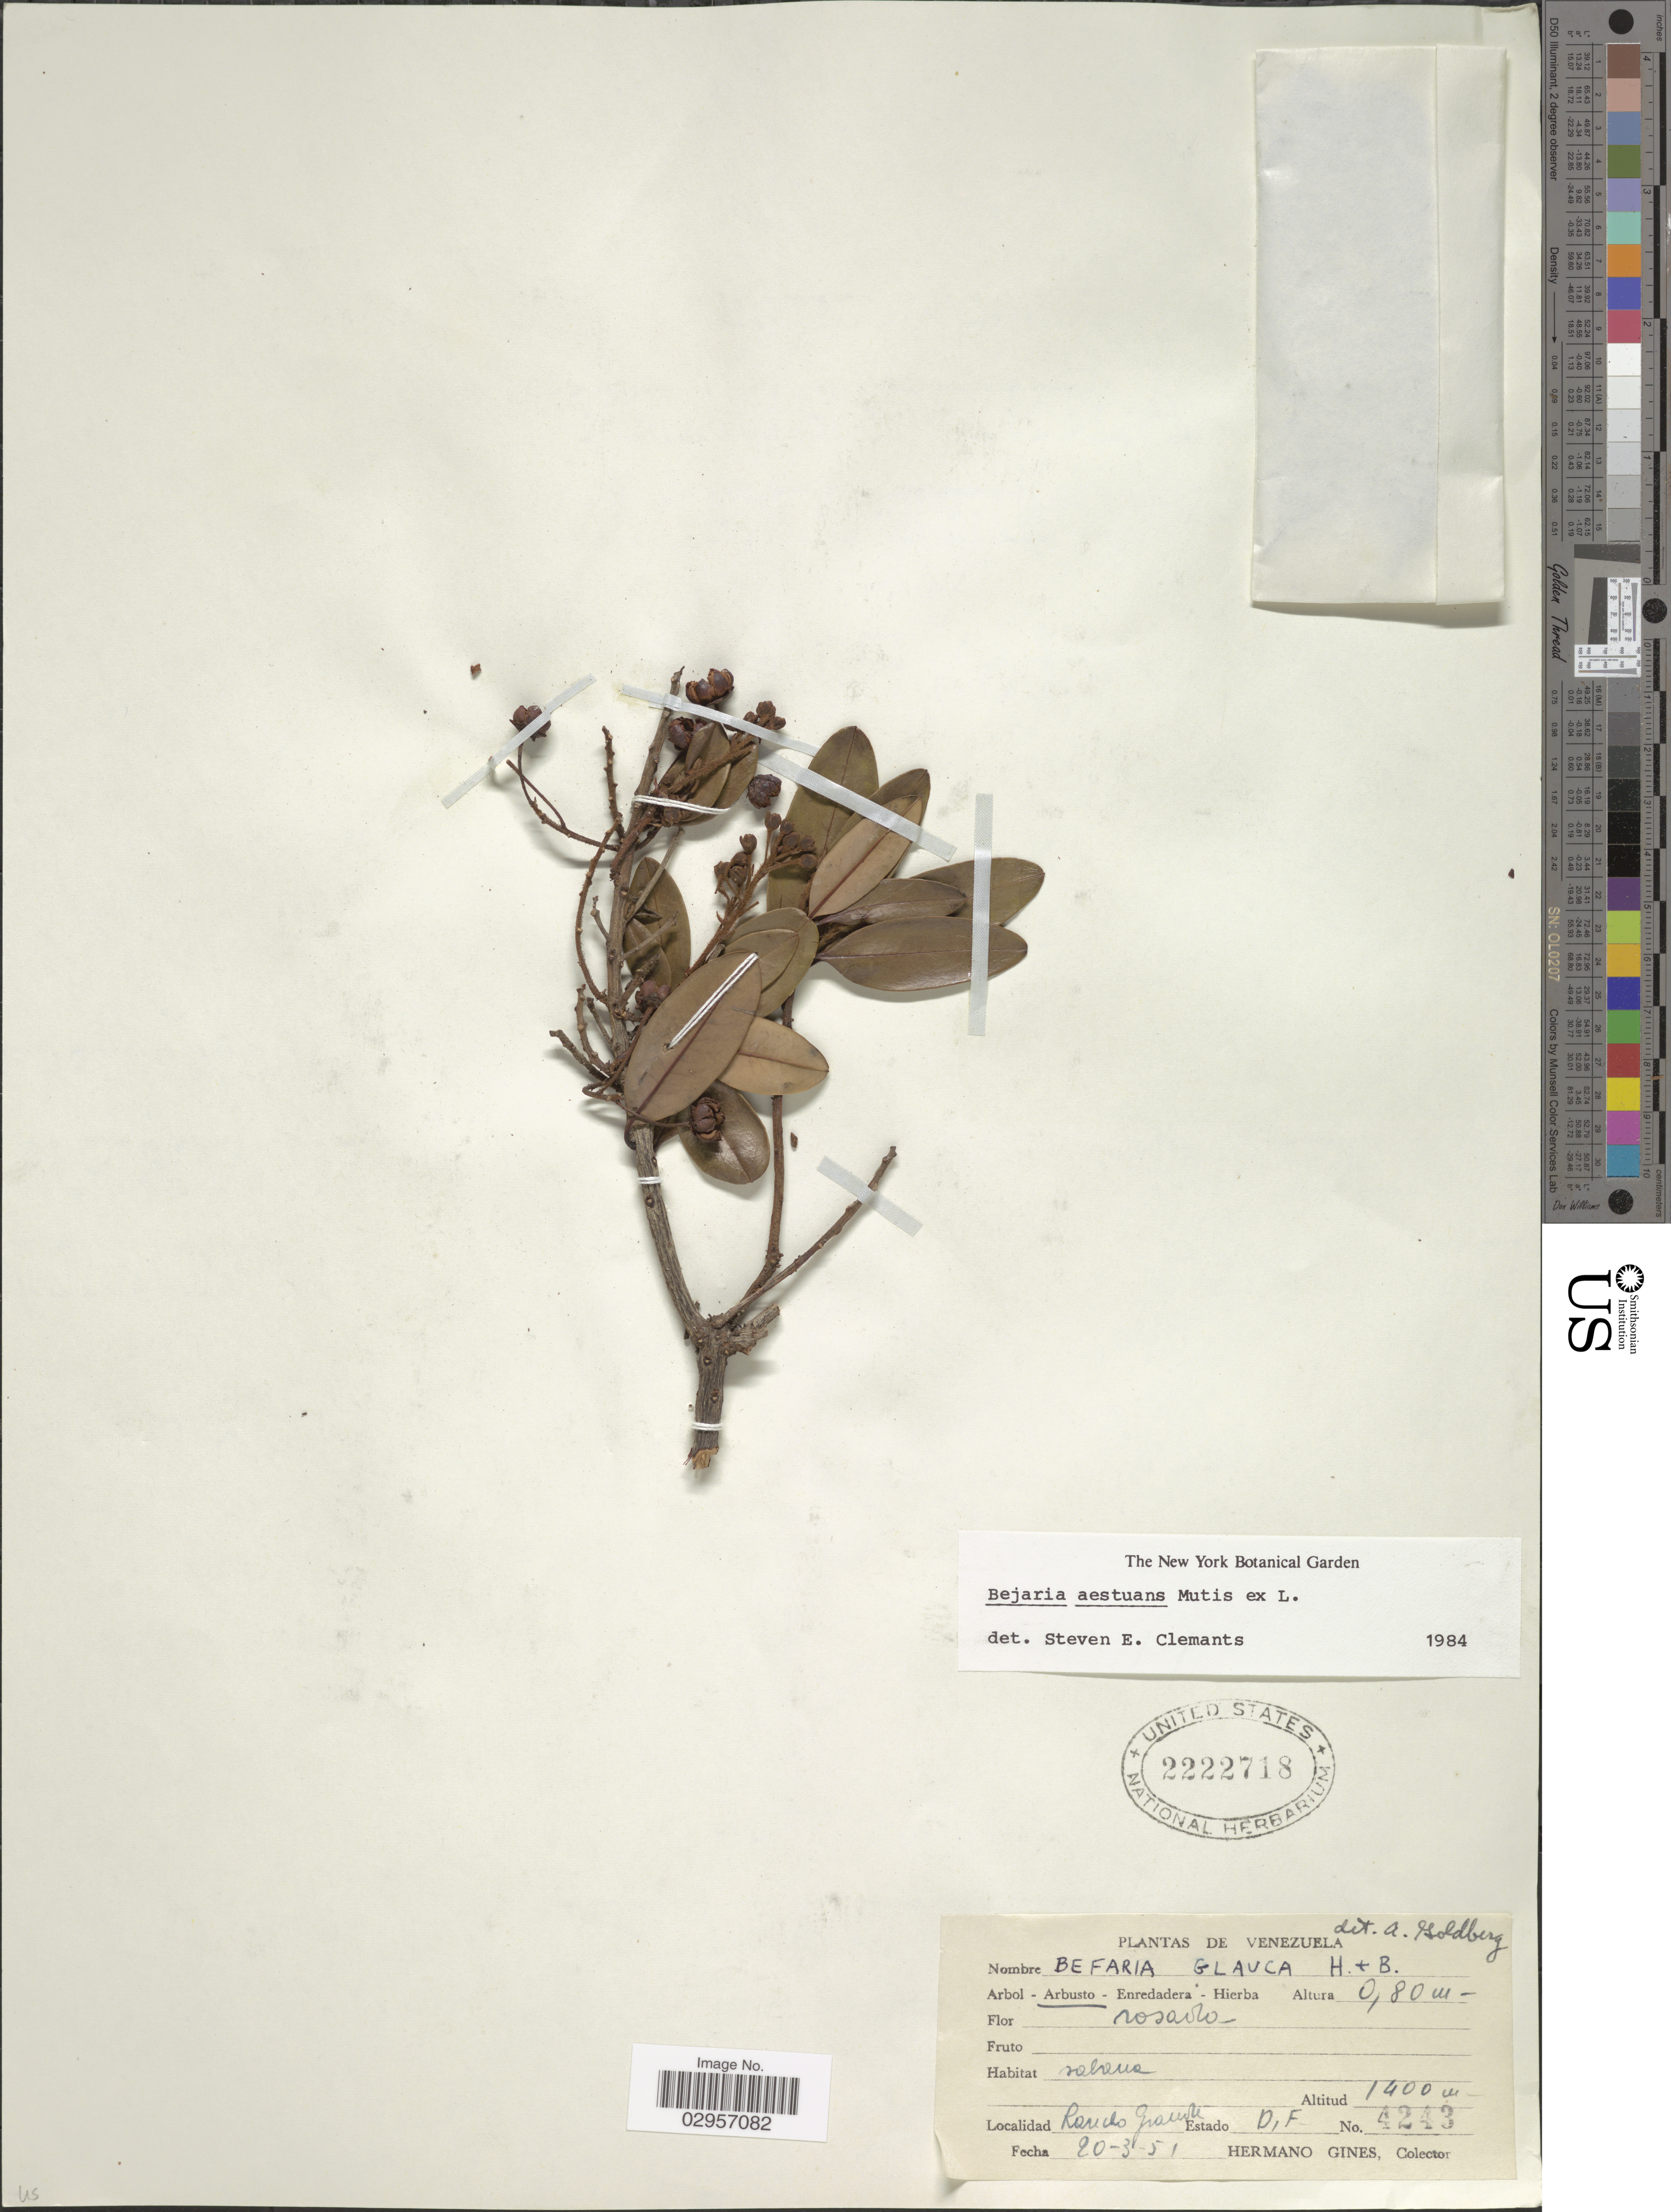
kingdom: Plantae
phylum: Tracheophyta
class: Magnoliopsida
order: Ericales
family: Ericaceae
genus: Befaria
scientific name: Befaria aestuans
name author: Mutis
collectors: Bro. Gines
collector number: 4243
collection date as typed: Transcribed d/m/y: 20/3/51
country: Venezuela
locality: Rancho Grande. Estado D.F.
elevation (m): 1400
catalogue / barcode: US 2222718